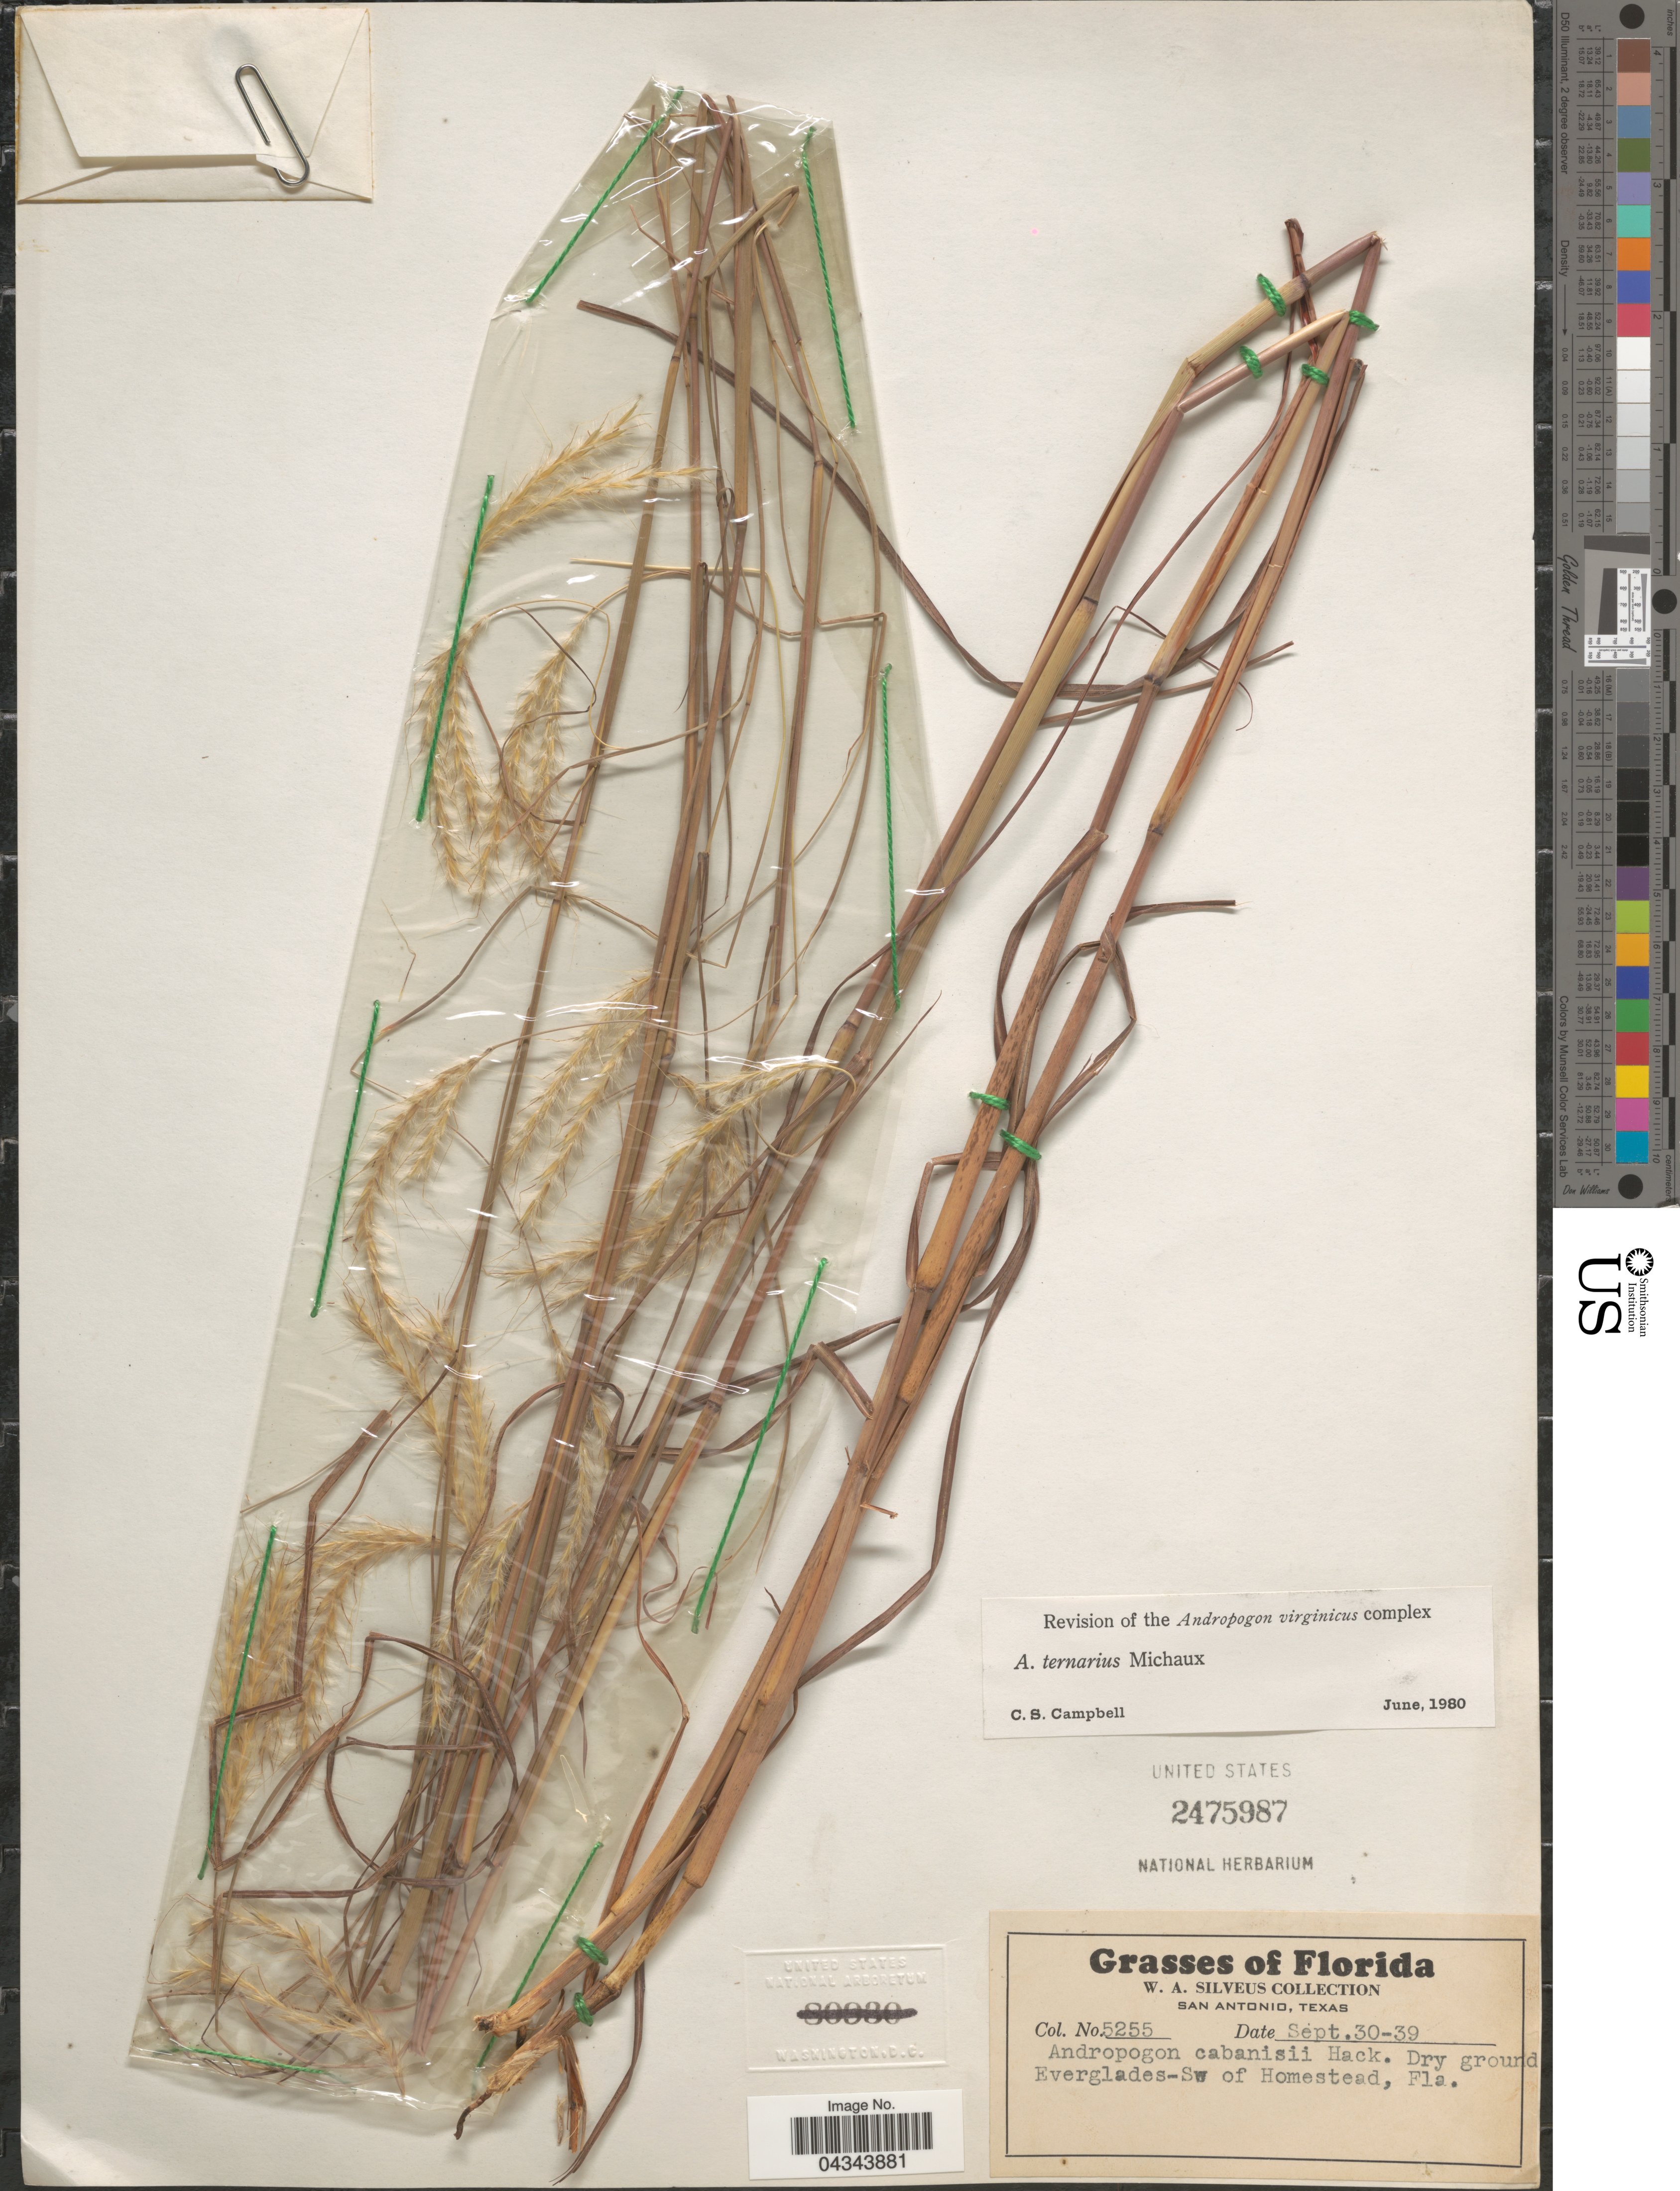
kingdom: Plantae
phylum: Tracheophyta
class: Liliopsida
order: Poales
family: Poaceae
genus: Andropogon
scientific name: Andropogon ternarius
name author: Michx.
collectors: W. Silveus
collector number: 5255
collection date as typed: Transcribed d/m/y: 30/9/39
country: United States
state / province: Florida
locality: Dry ground. Everglades-Sw of Homestead.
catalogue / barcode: US 2475987